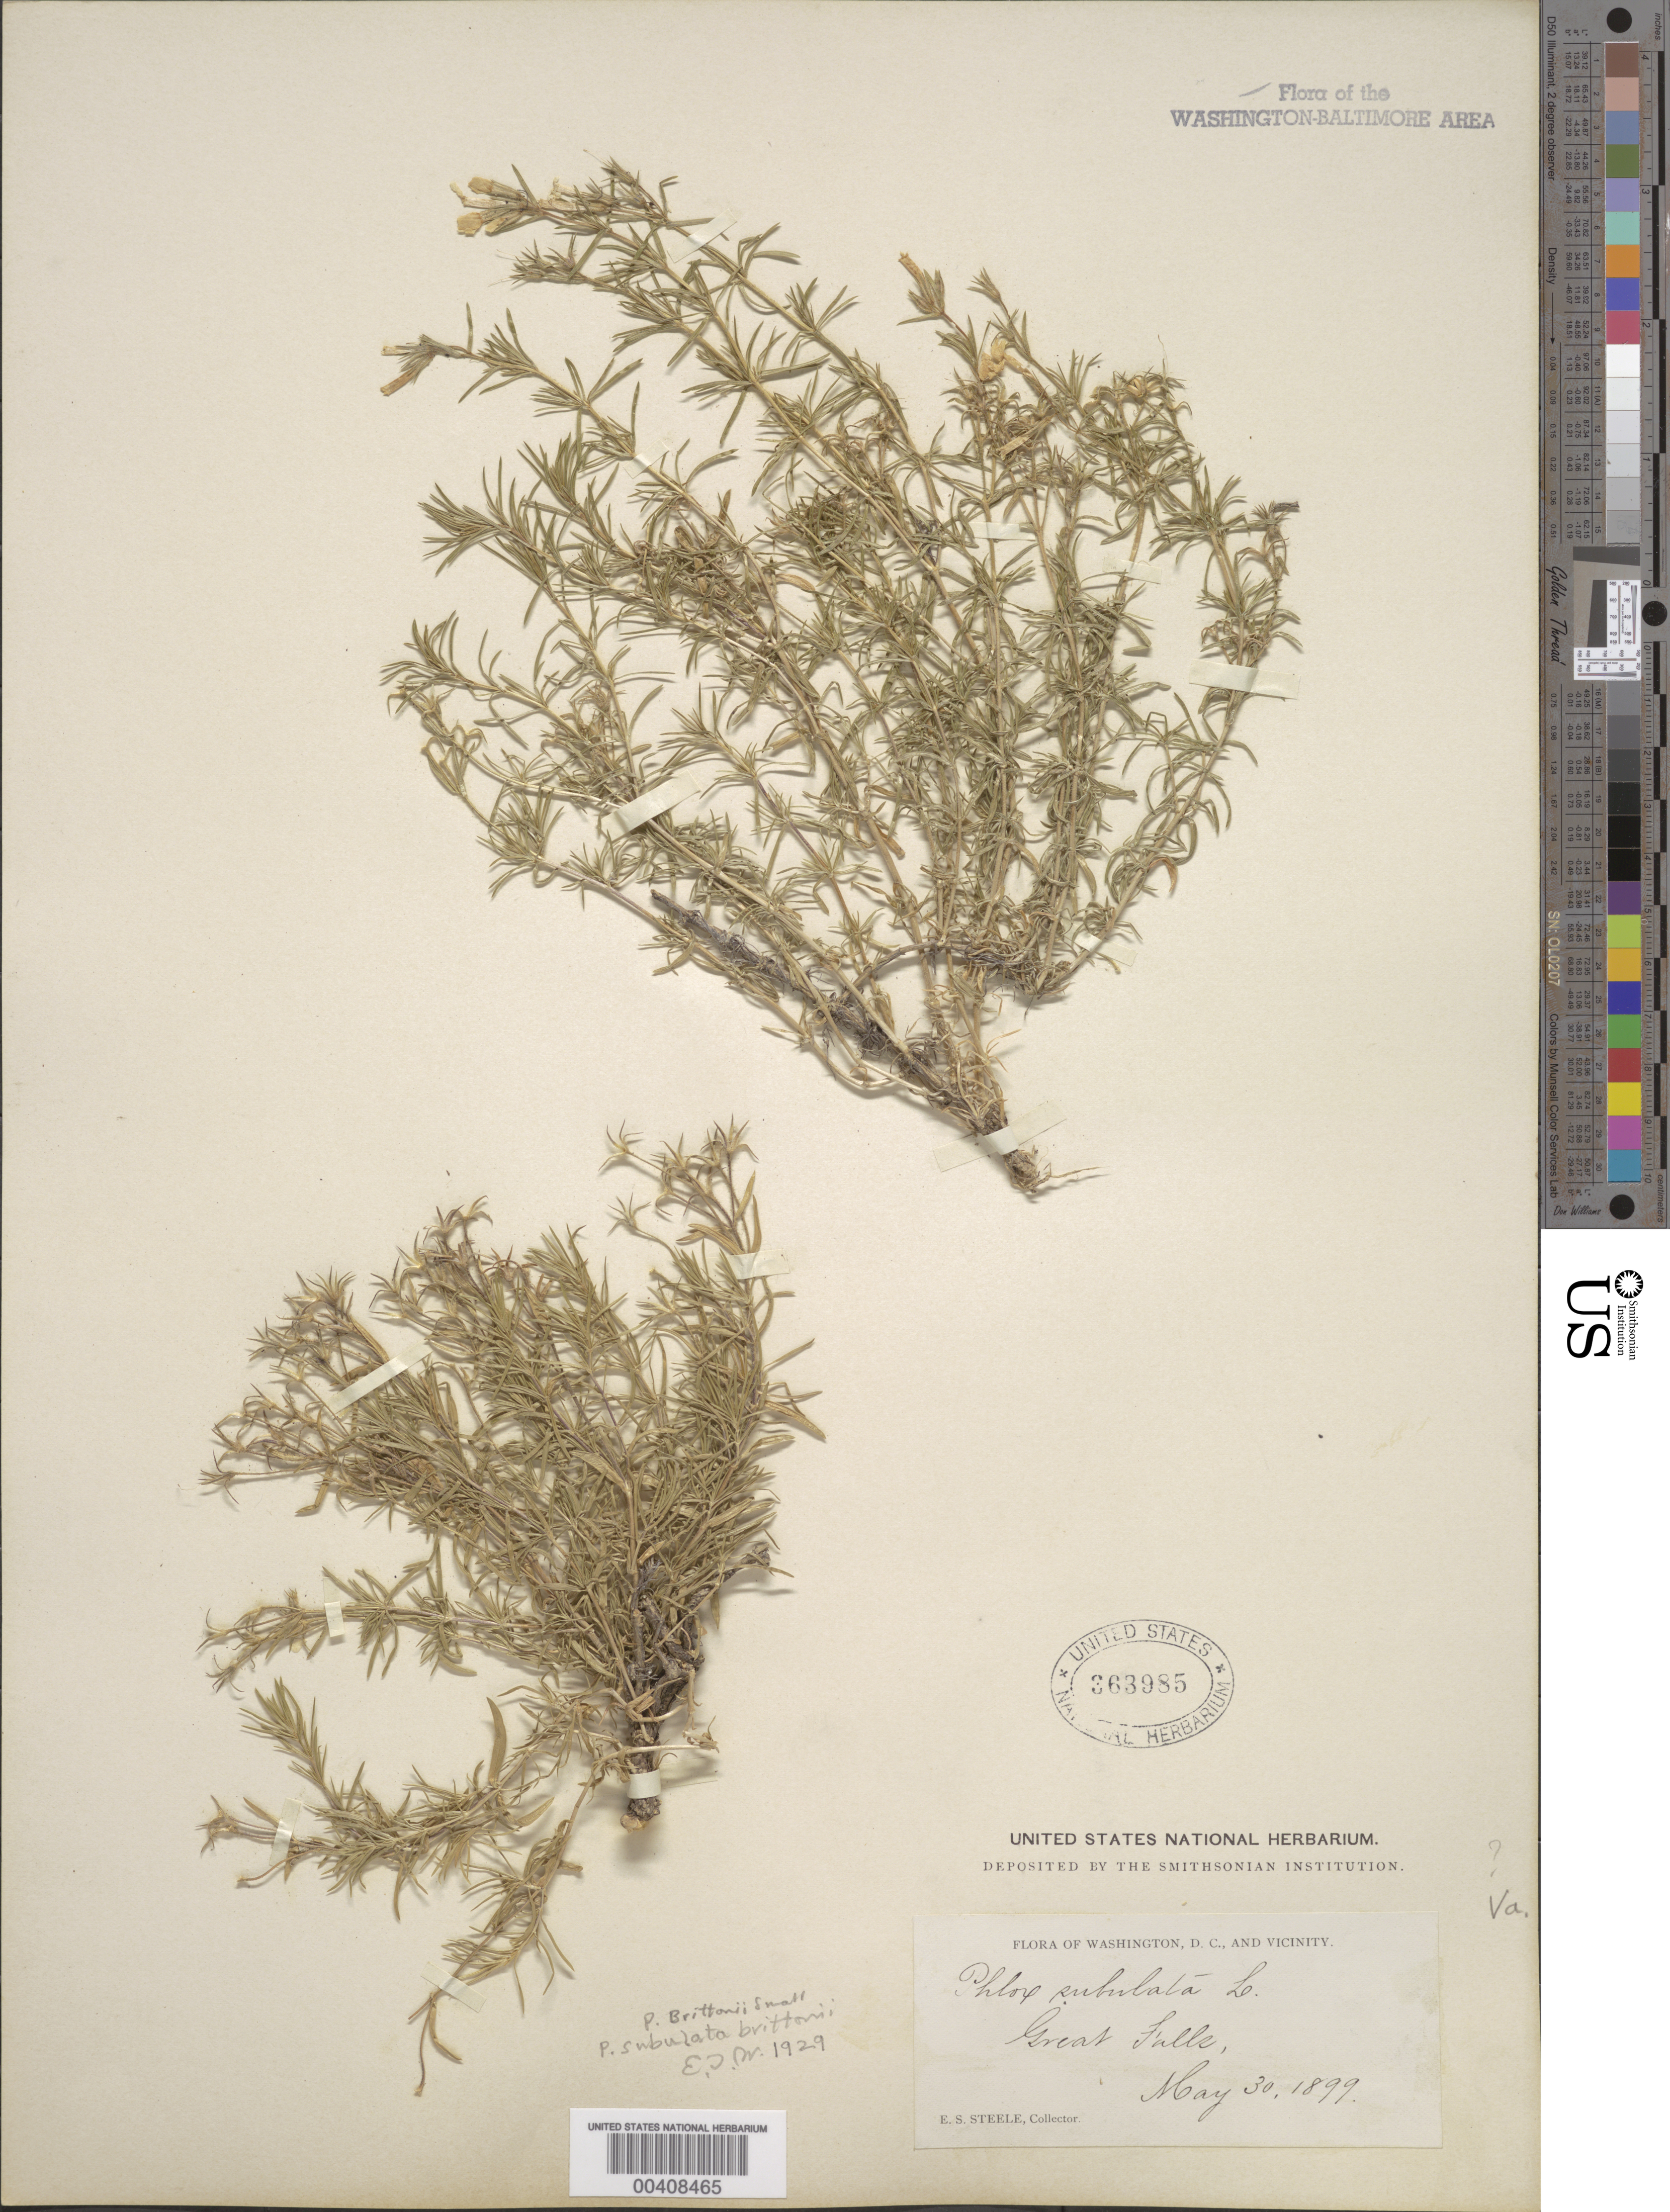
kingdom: Plantae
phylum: Tracheophyta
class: Magnoliopsida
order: Ericales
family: Polemoniaceae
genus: Phlox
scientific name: Phlox subulata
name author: L.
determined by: Wherry, E. T.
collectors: E. Steele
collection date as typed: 30 May 1899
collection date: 1899-05-30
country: United States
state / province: Virginia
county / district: Fairfax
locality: Great Falls C. and O. Canal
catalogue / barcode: US 363985